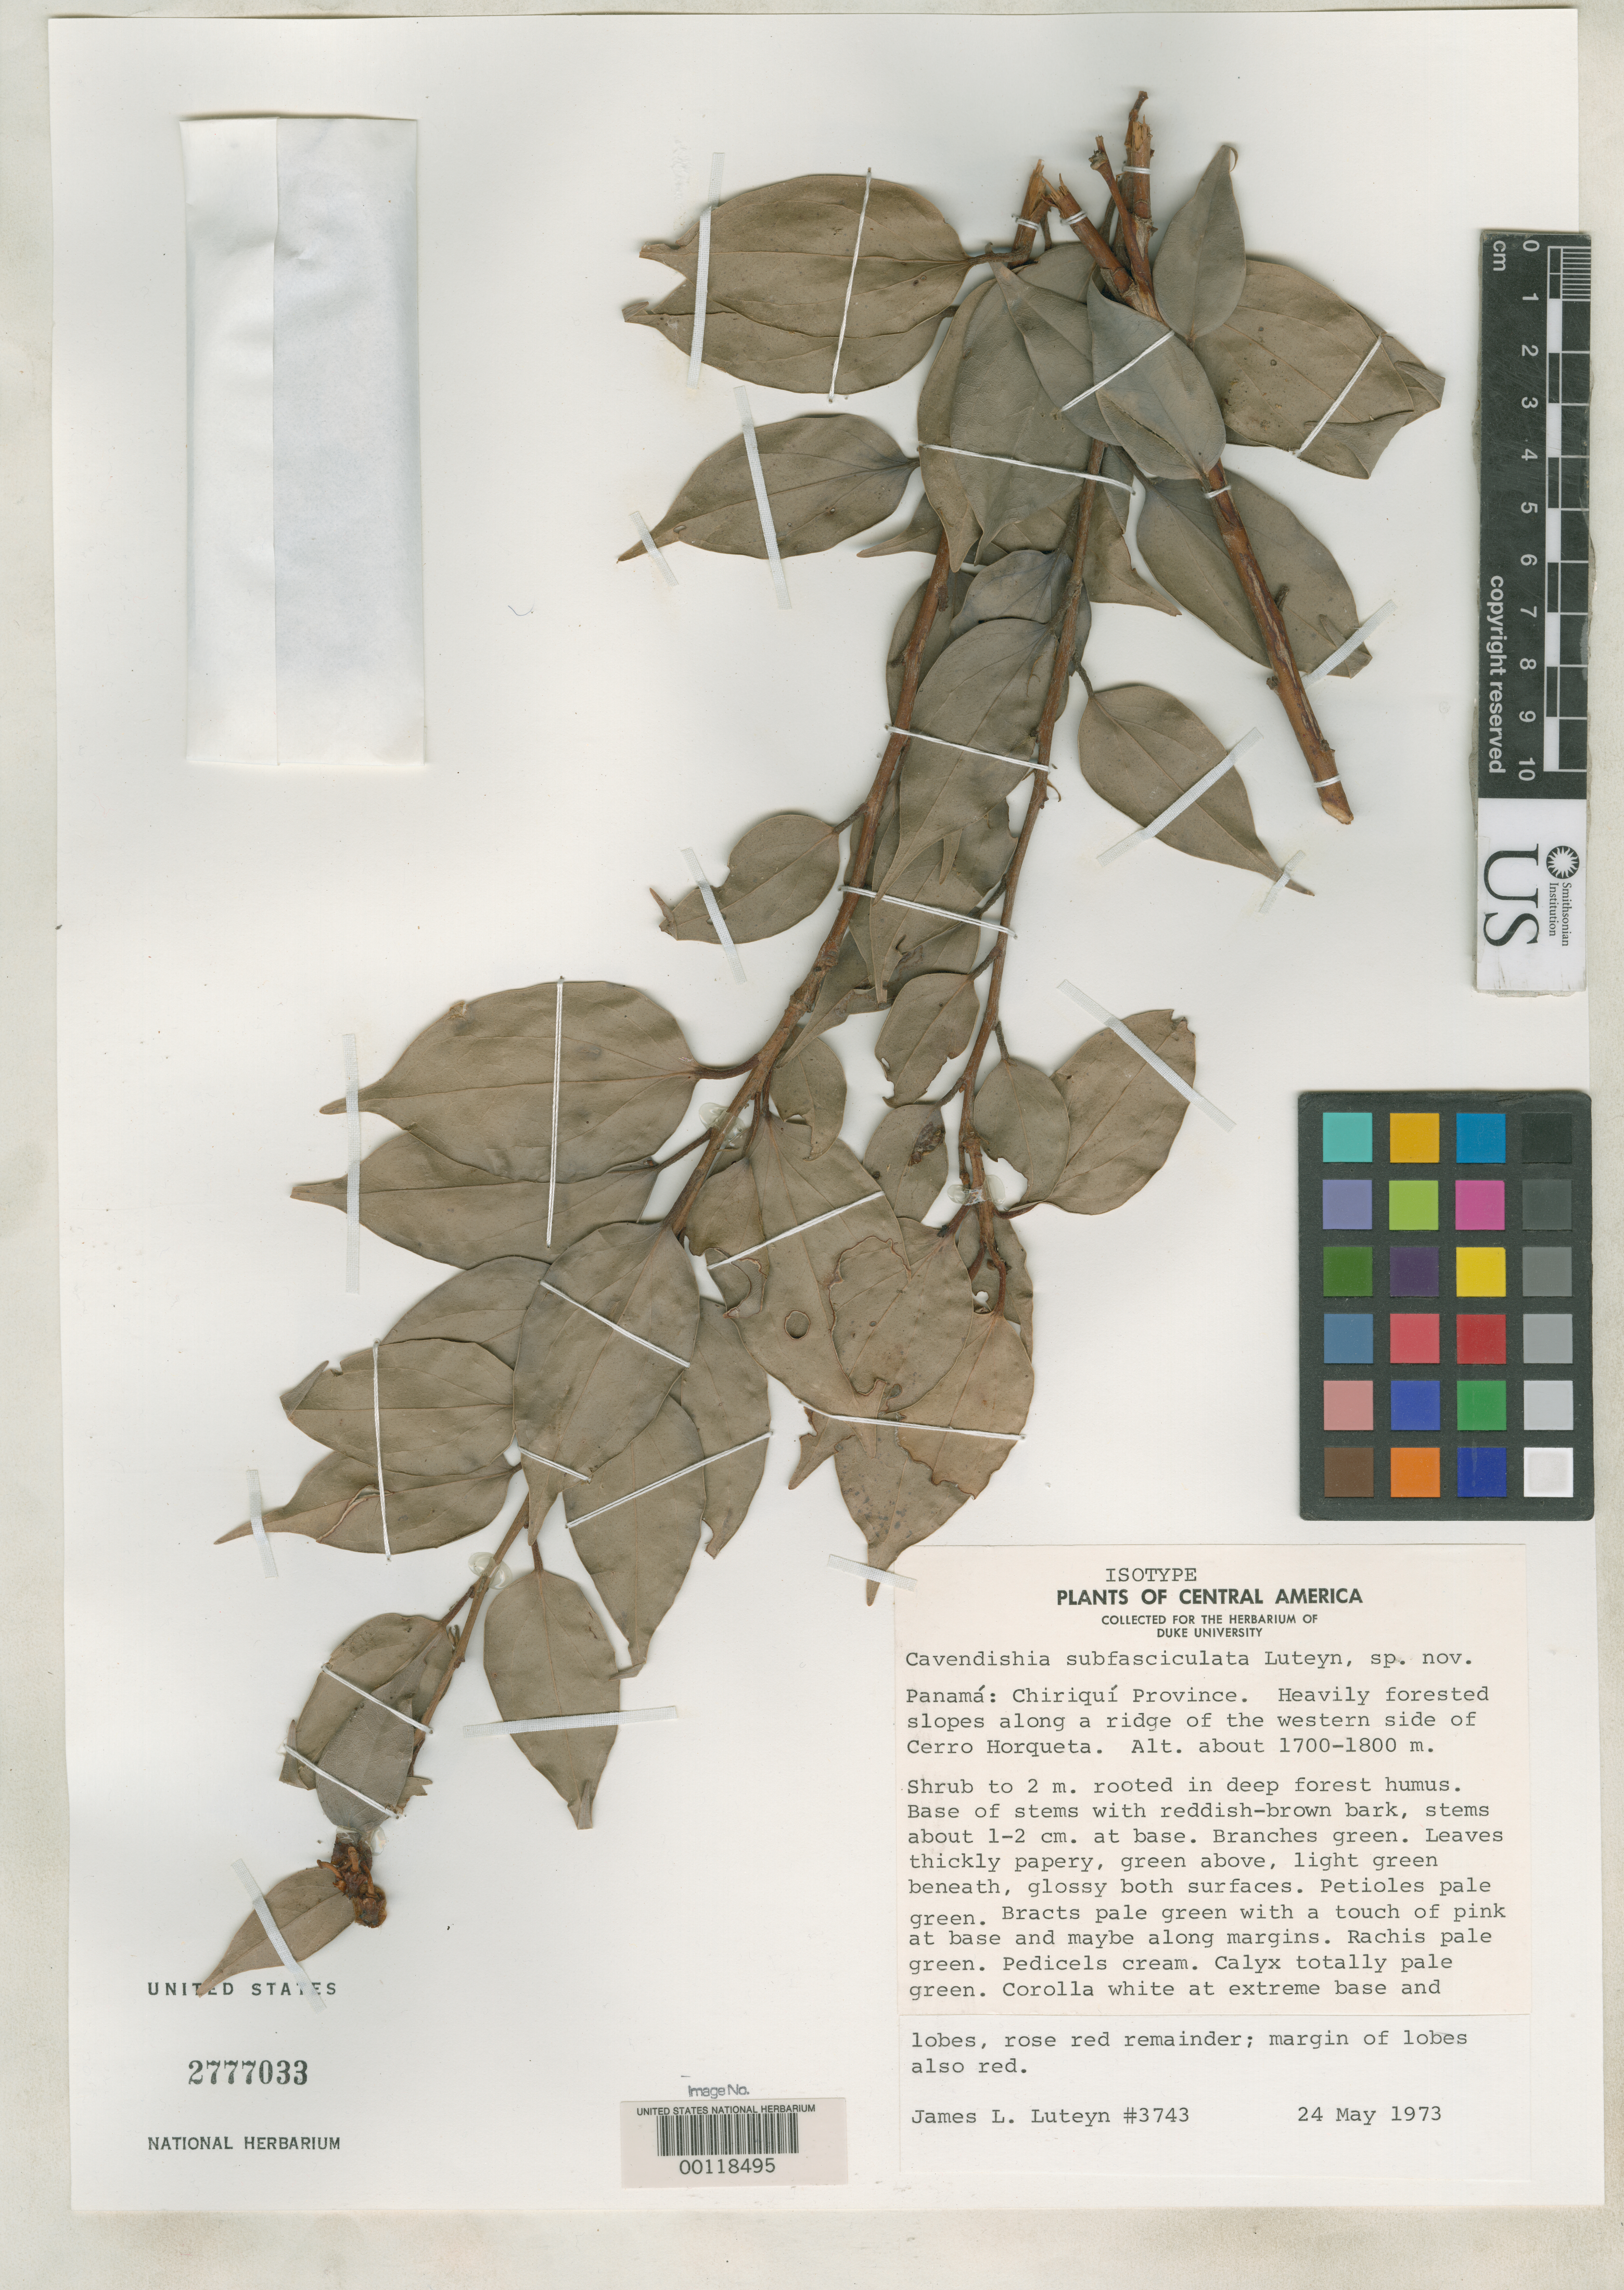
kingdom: Plantae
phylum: Tracheophyta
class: Magnoliopsida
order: Ericales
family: Ericaceae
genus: Cavendishia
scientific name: Cavendishia subfasciculata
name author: Luteyn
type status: Isotype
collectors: J. L. Luteyn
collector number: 3743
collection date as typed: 24 May 1973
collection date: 1973-05-24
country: Panama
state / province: Chiriquí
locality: Cerro Horqueta.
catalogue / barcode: US 2777033